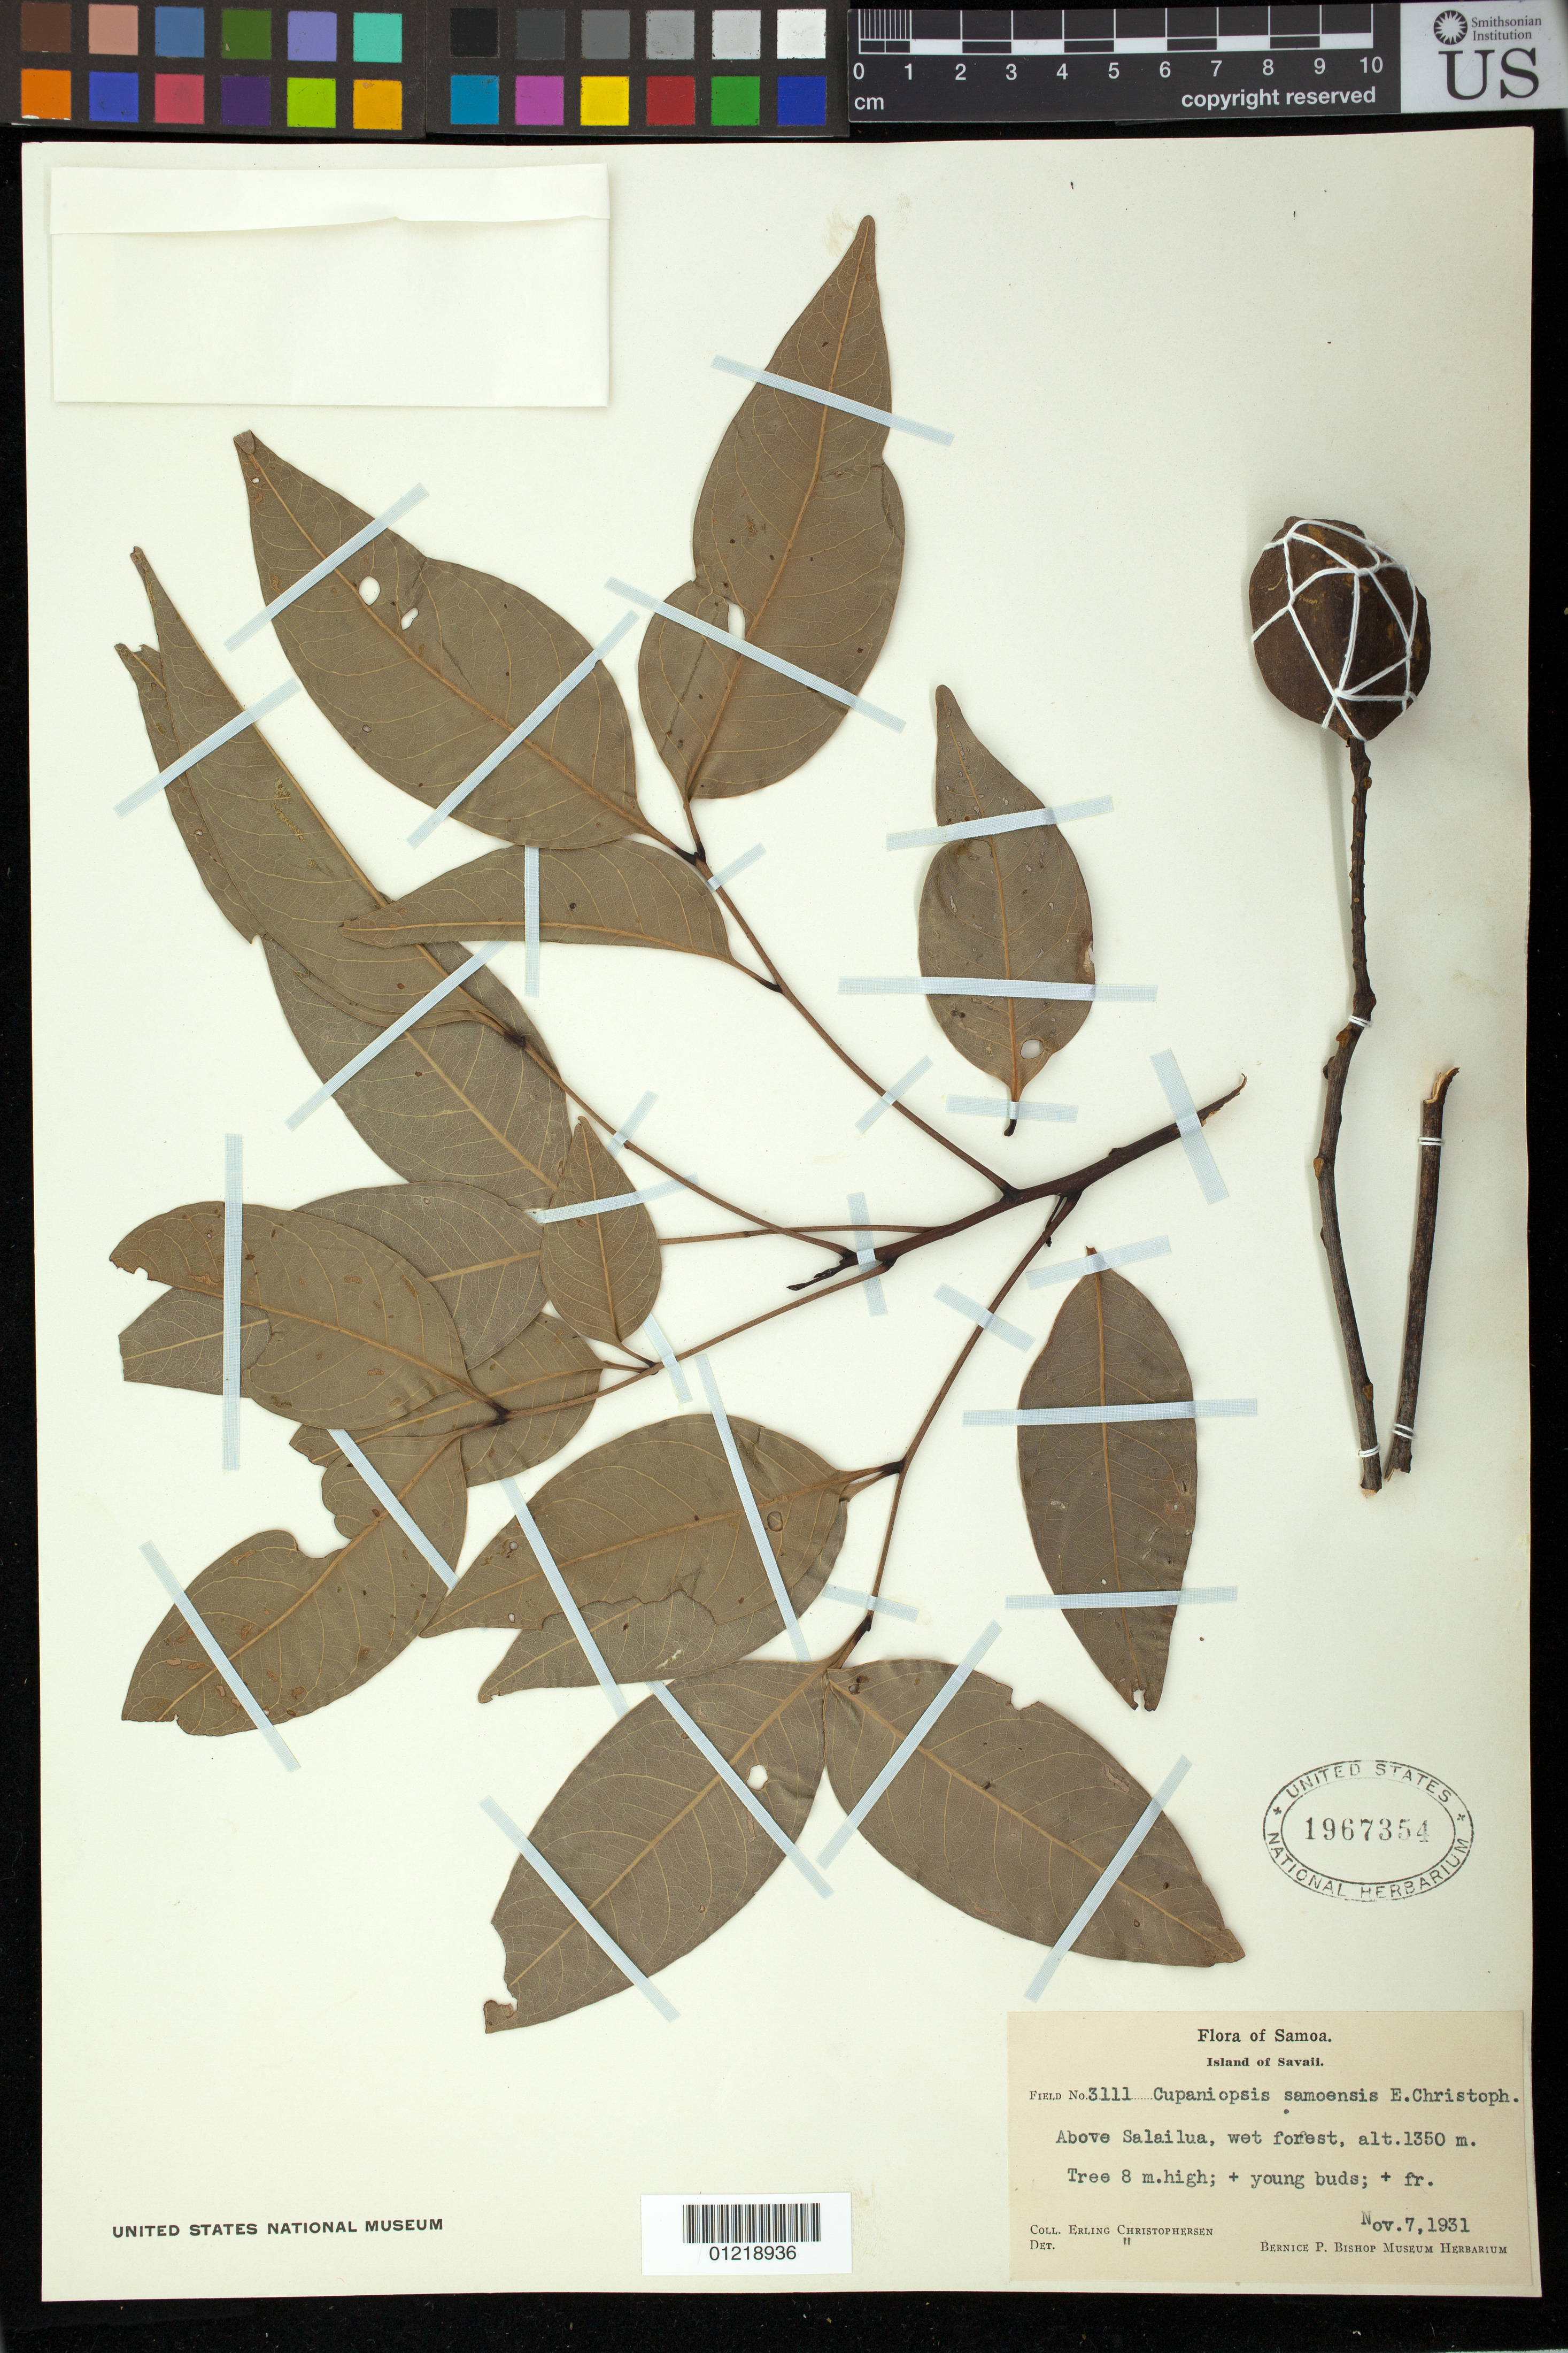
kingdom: Plantae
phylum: Tracheophyta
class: Magnoliopsida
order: Sapindales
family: Sapindaceae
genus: Cupaniopsis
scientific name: Cupaniopsis samoensis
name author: Christoph.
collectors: E. Christophersen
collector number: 3111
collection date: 1931-11-07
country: Samoa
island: Savai'i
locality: Salailua, above.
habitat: Wet forest.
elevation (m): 1350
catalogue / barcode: US 1967354